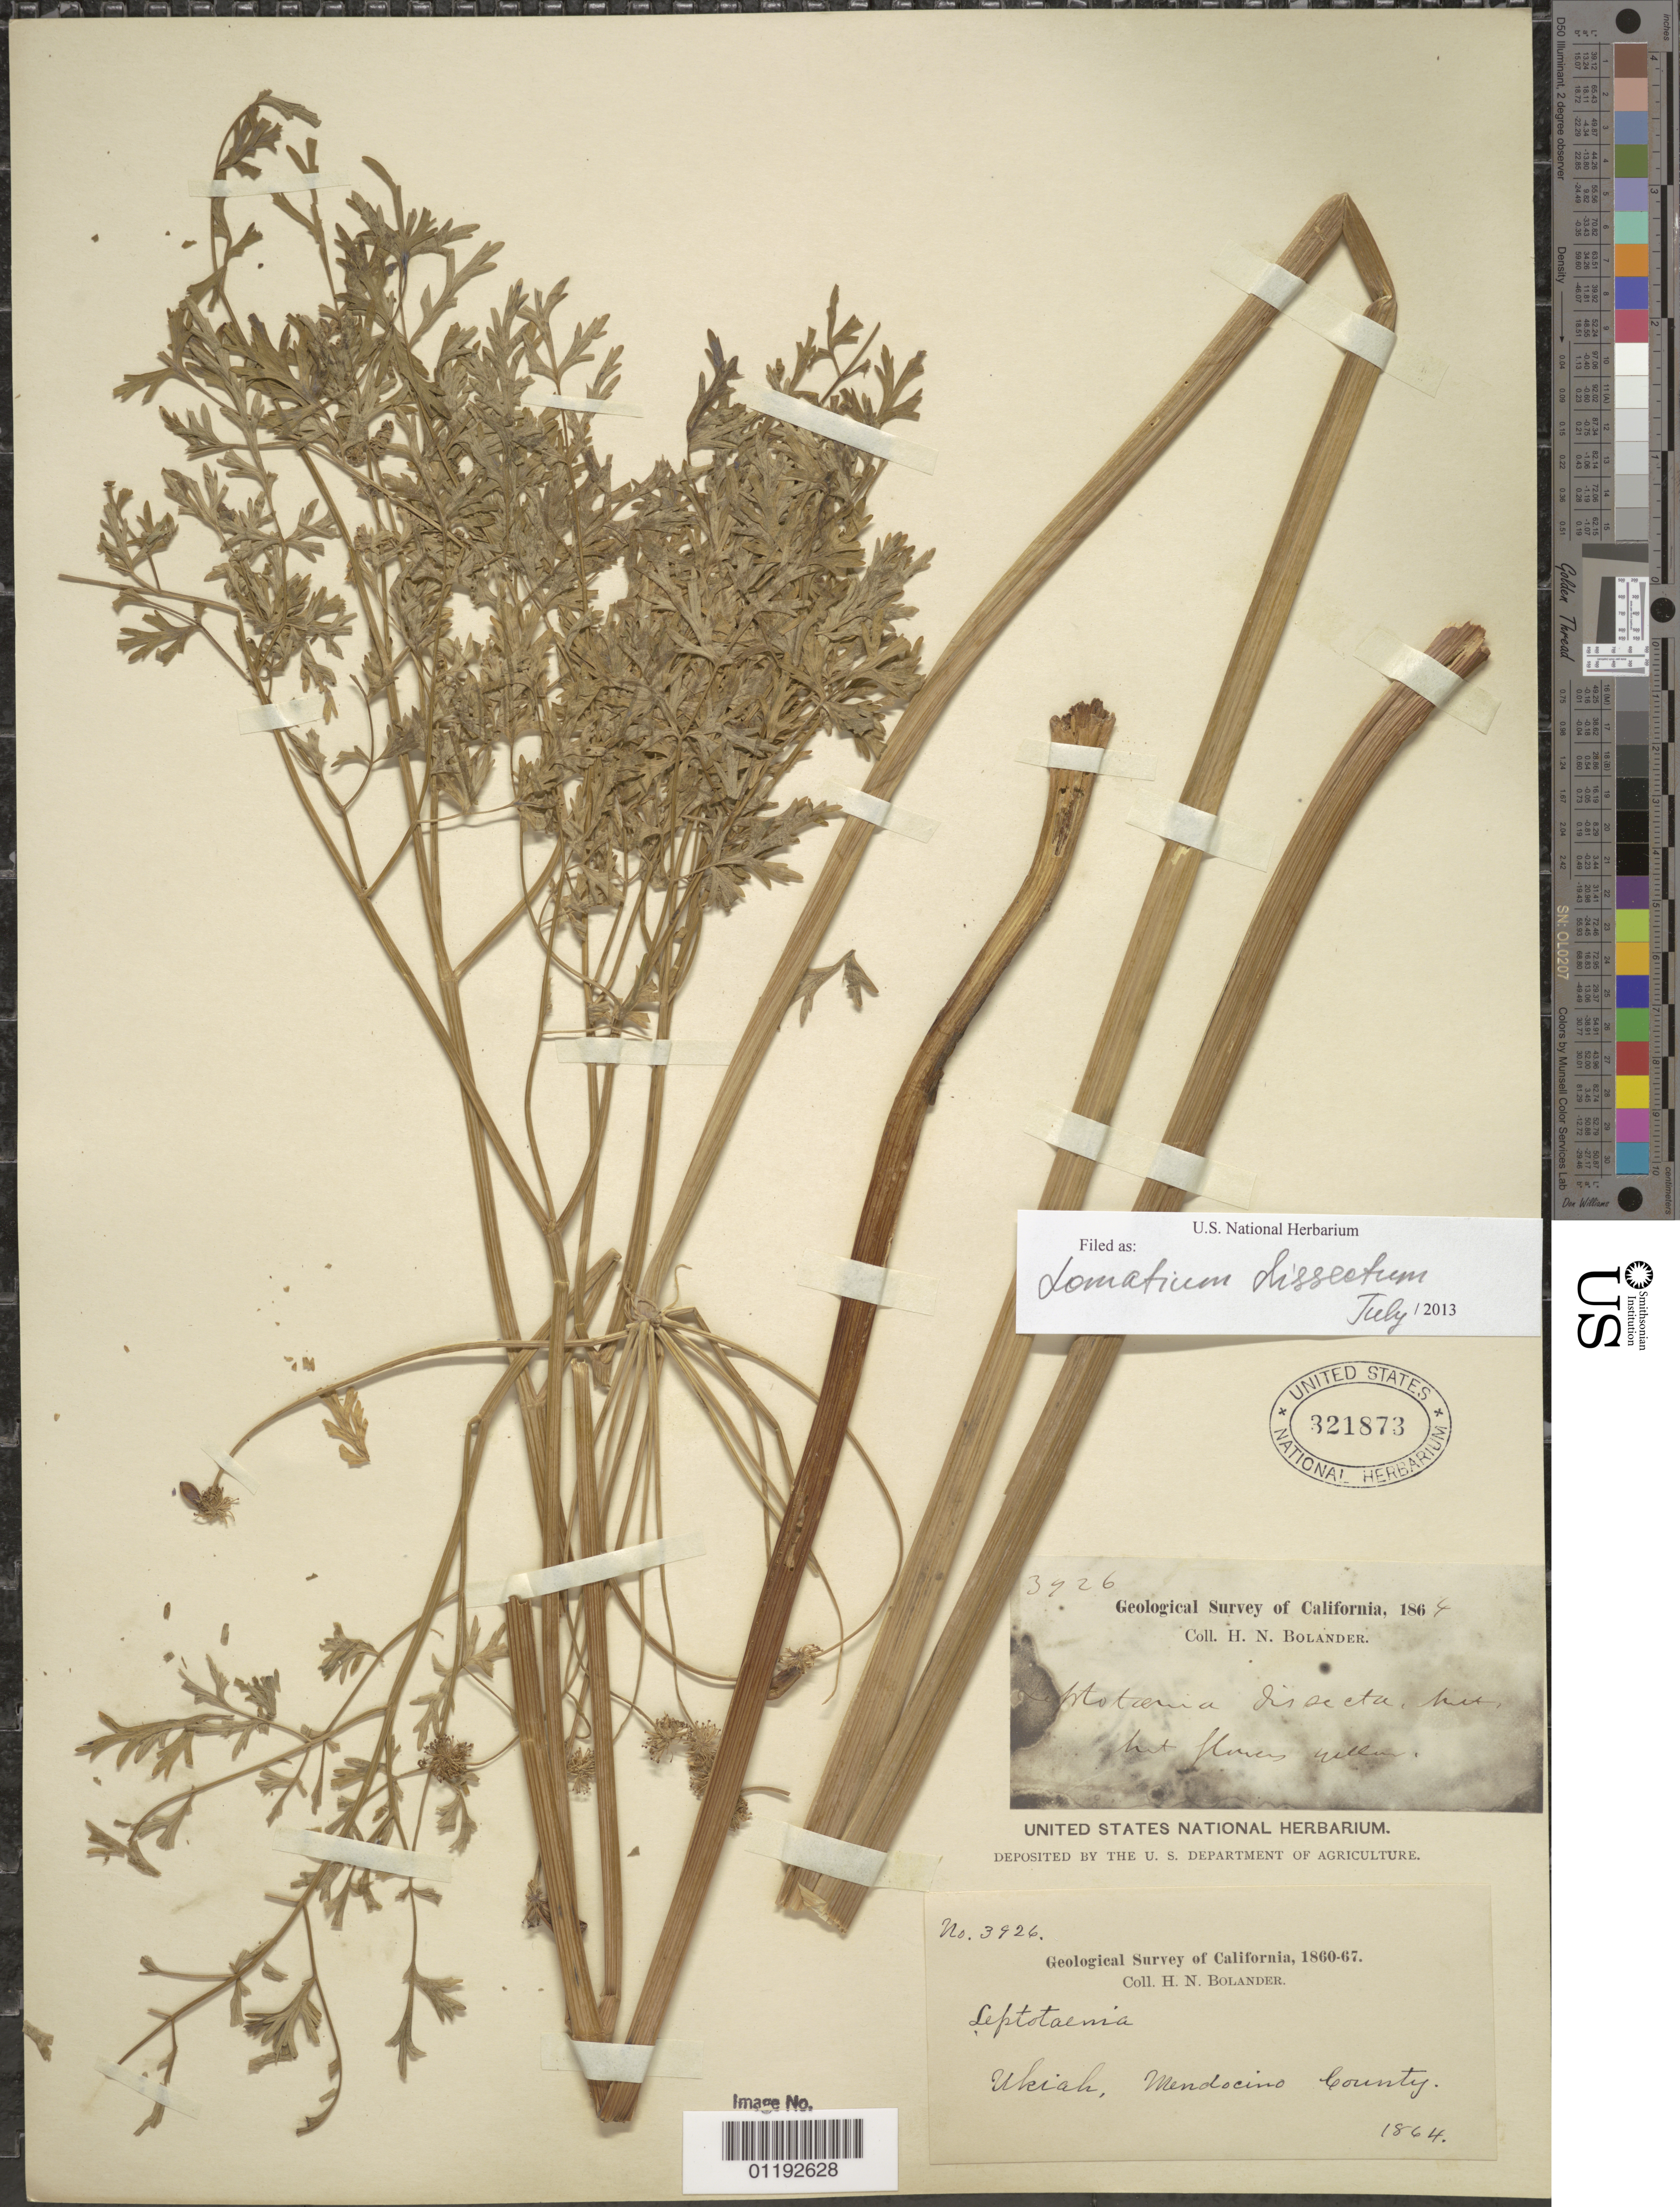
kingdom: Plantae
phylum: Tracheophyta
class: Magnoliopsida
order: Apiales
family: Apiaceae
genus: Lomatium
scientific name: Lomatium dissectum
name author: (Nutt.) Mathias & Constance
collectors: H. Bolander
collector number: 3926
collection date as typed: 1864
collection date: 1864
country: United States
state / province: California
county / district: Mendocino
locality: Ukiah.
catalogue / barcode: US 321873